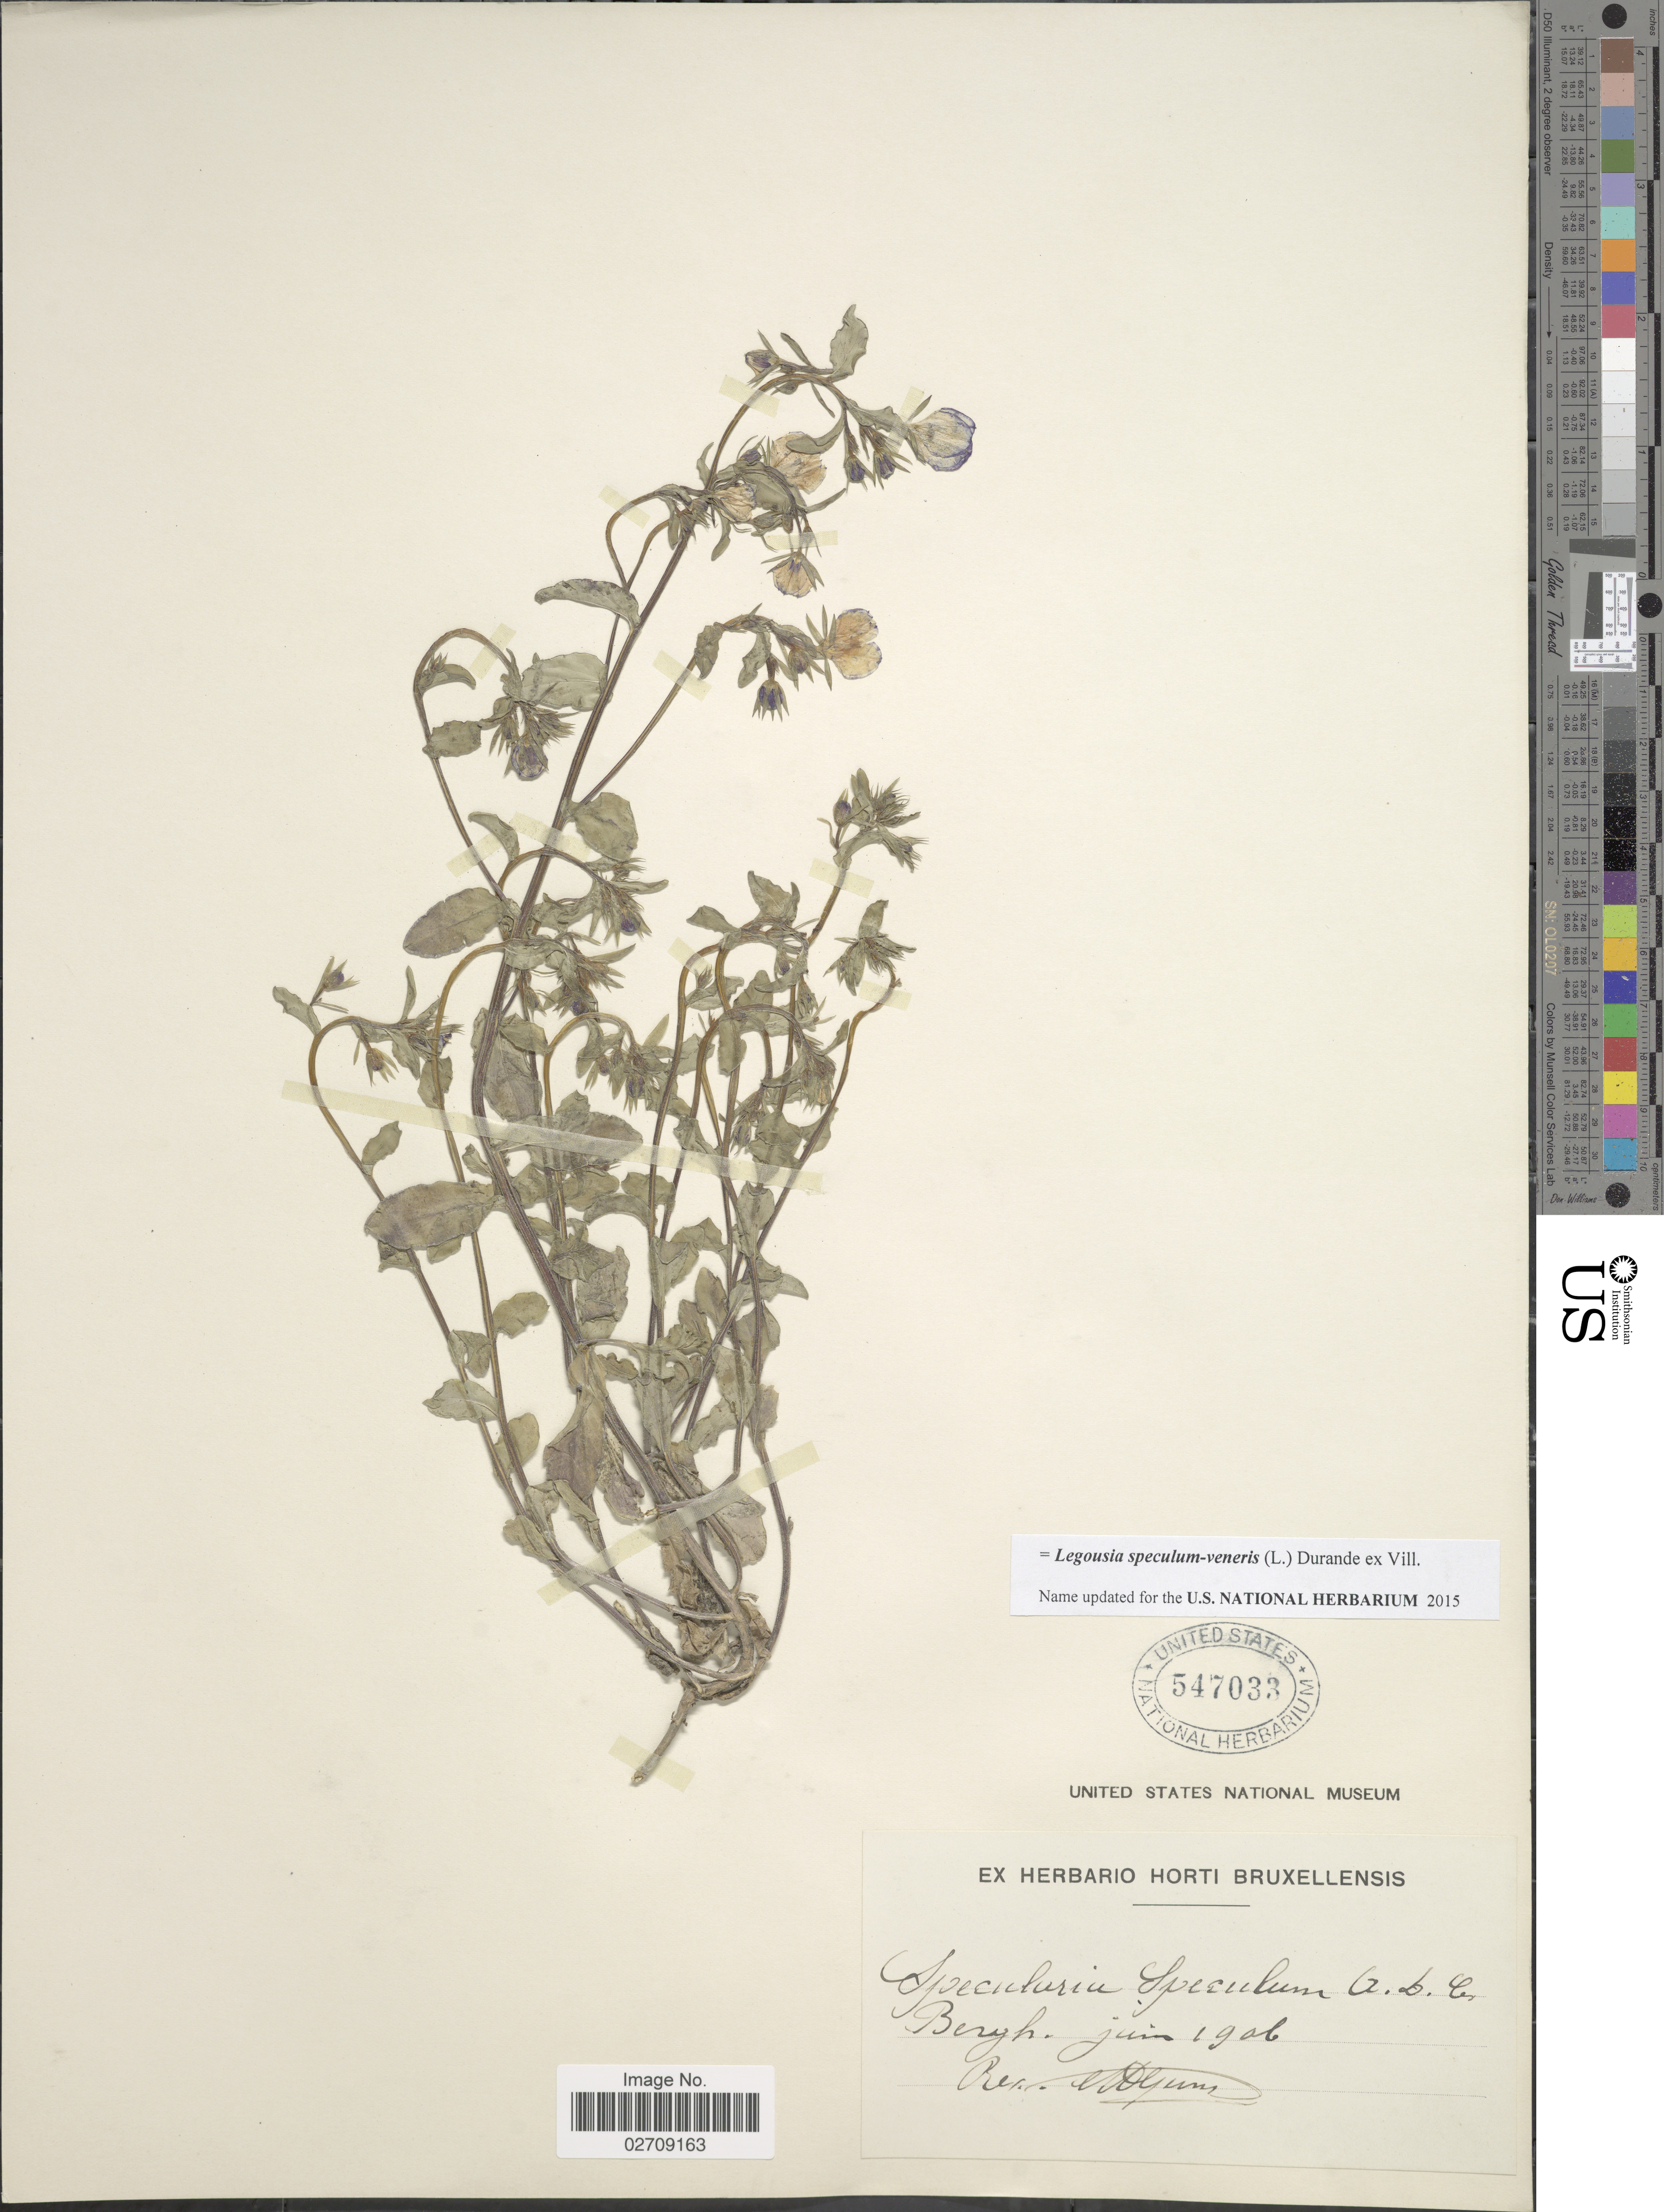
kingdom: Plantae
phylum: Tracheophyta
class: Magnoliopsida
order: Asterales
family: Campanulaceae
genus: Legousia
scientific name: Legousia speculum-veneris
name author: (L.) Chaix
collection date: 1906-06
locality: Bergh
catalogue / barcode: US 547033